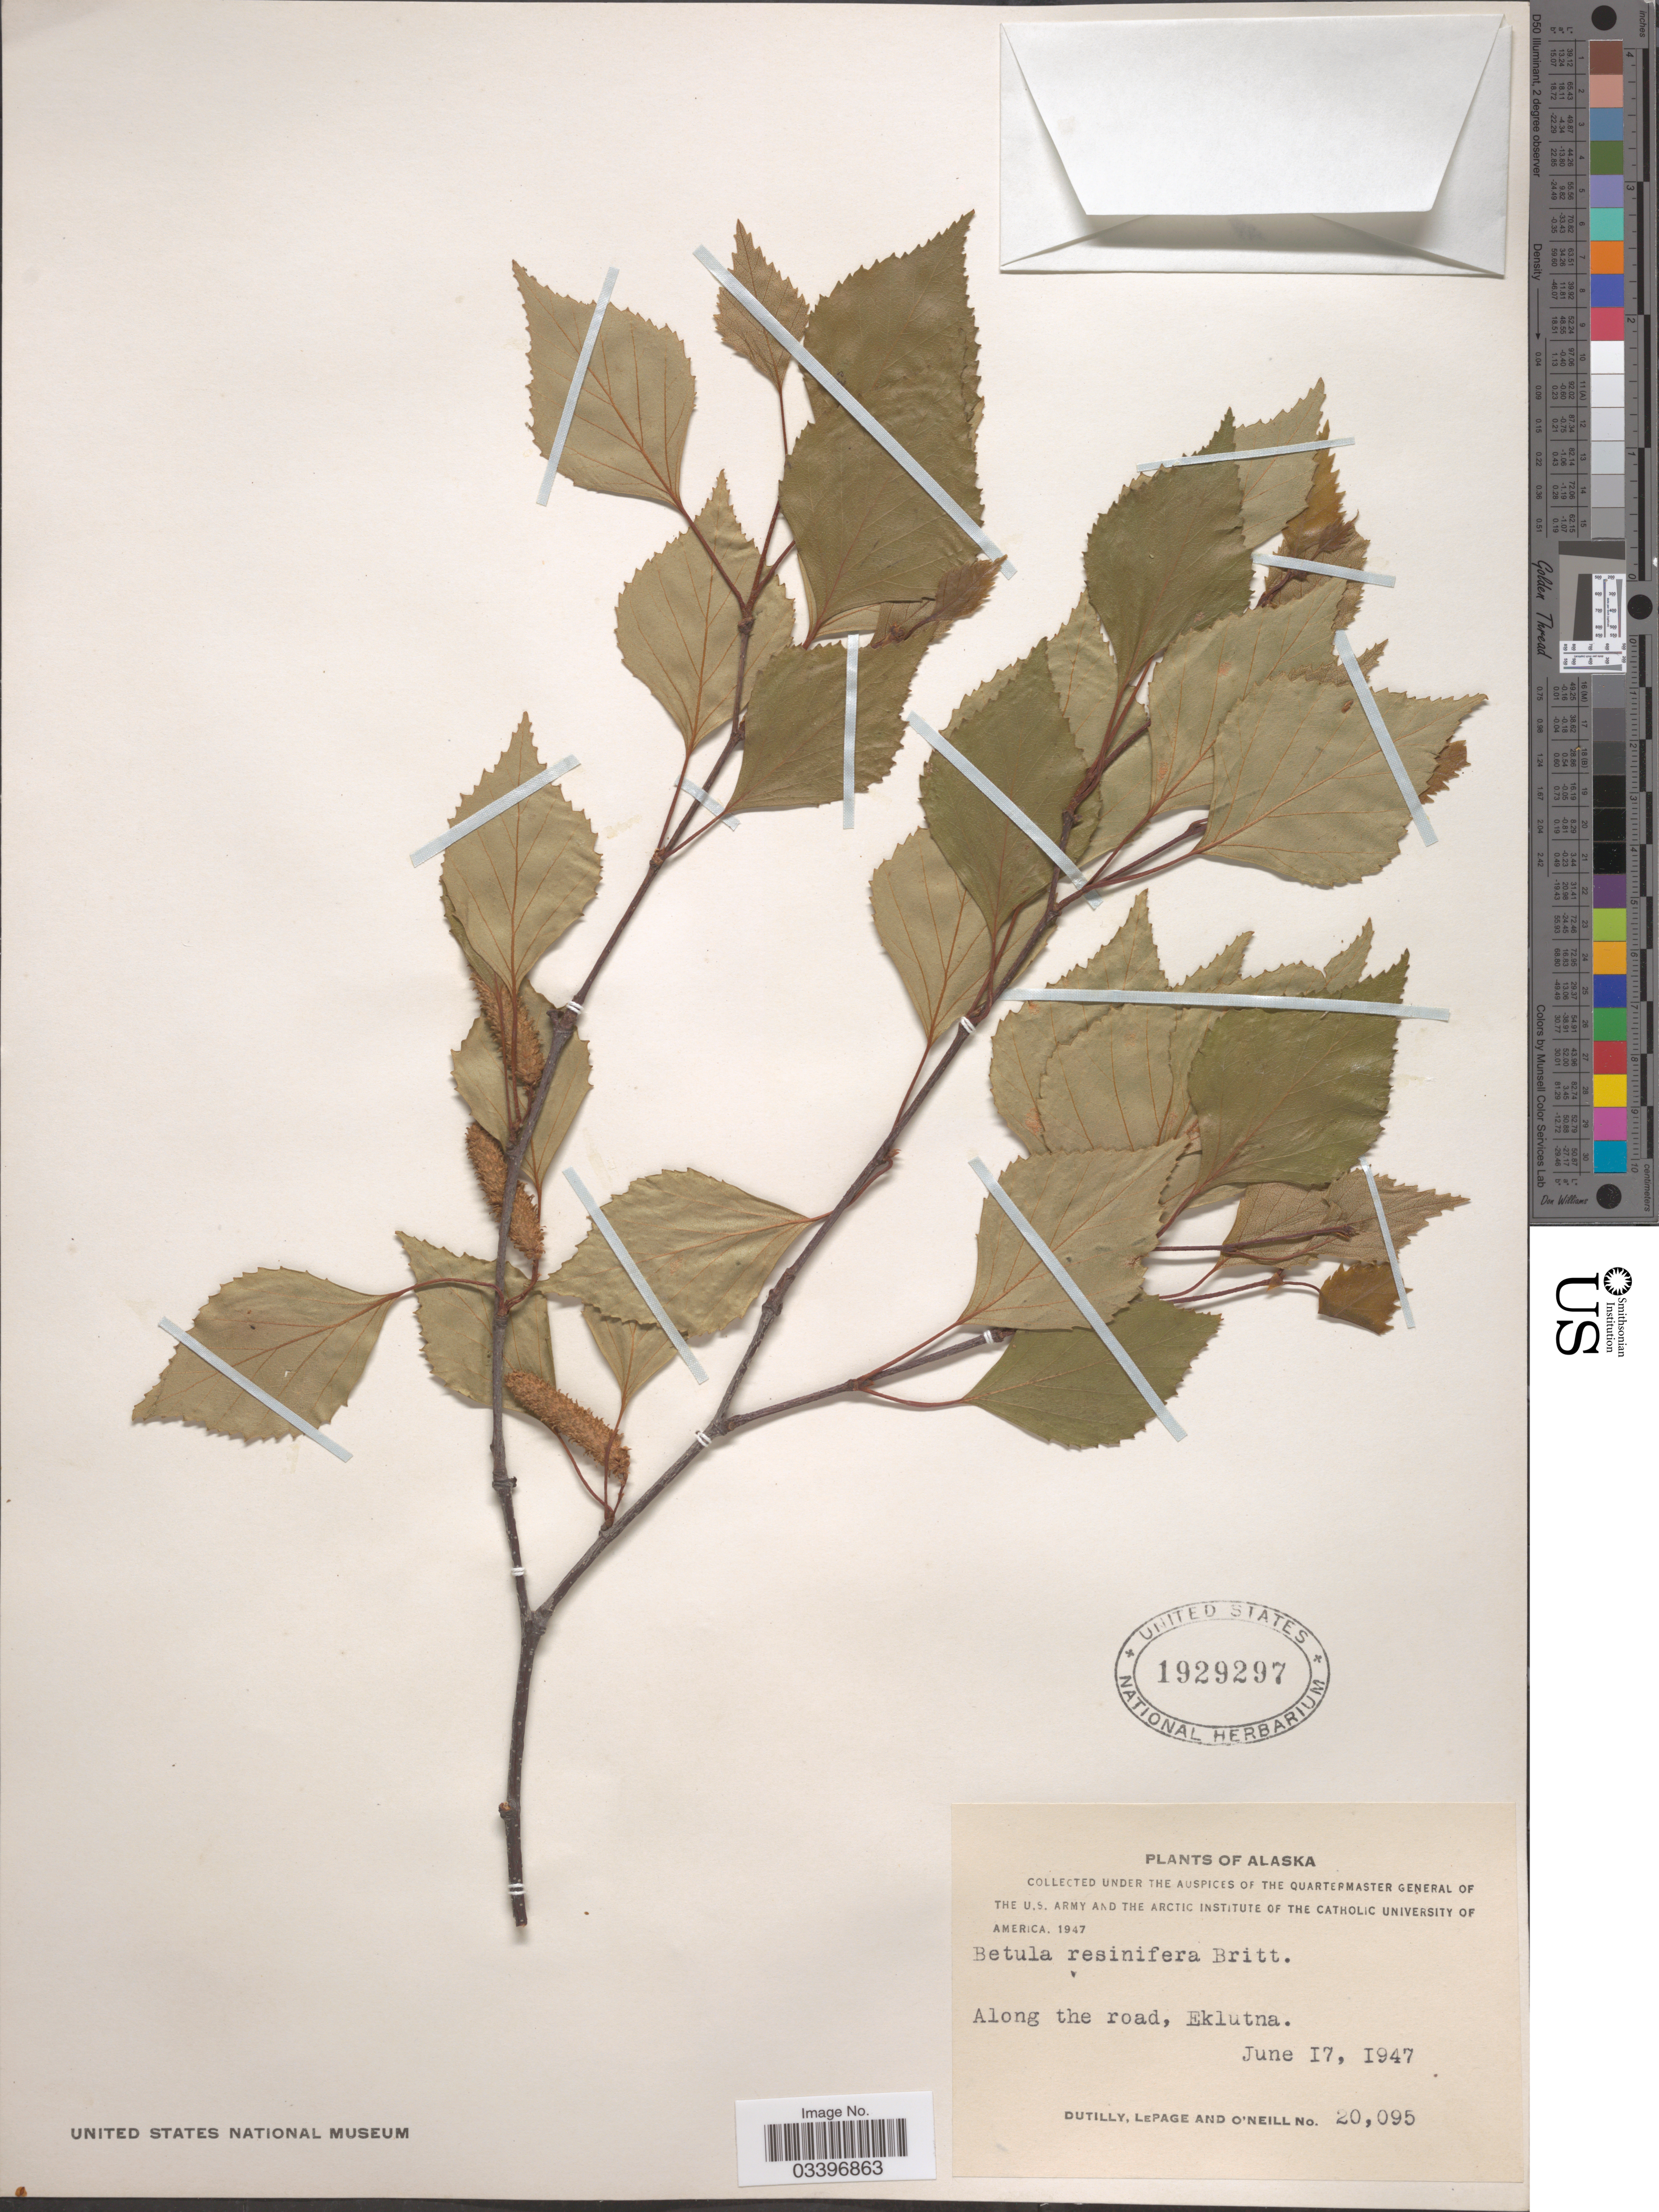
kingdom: Plantae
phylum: Tracheophyta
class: Magnoliopsida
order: Fagales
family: Betulaceae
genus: Betula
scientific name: Betula resinifera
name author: Britton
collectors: -. Dutilly, -. LePage & -. O'Neill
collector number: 20095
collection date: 1947-06-17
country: United States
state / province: Alaska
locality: Along the road, Eklutna.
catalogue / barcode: US 1929297